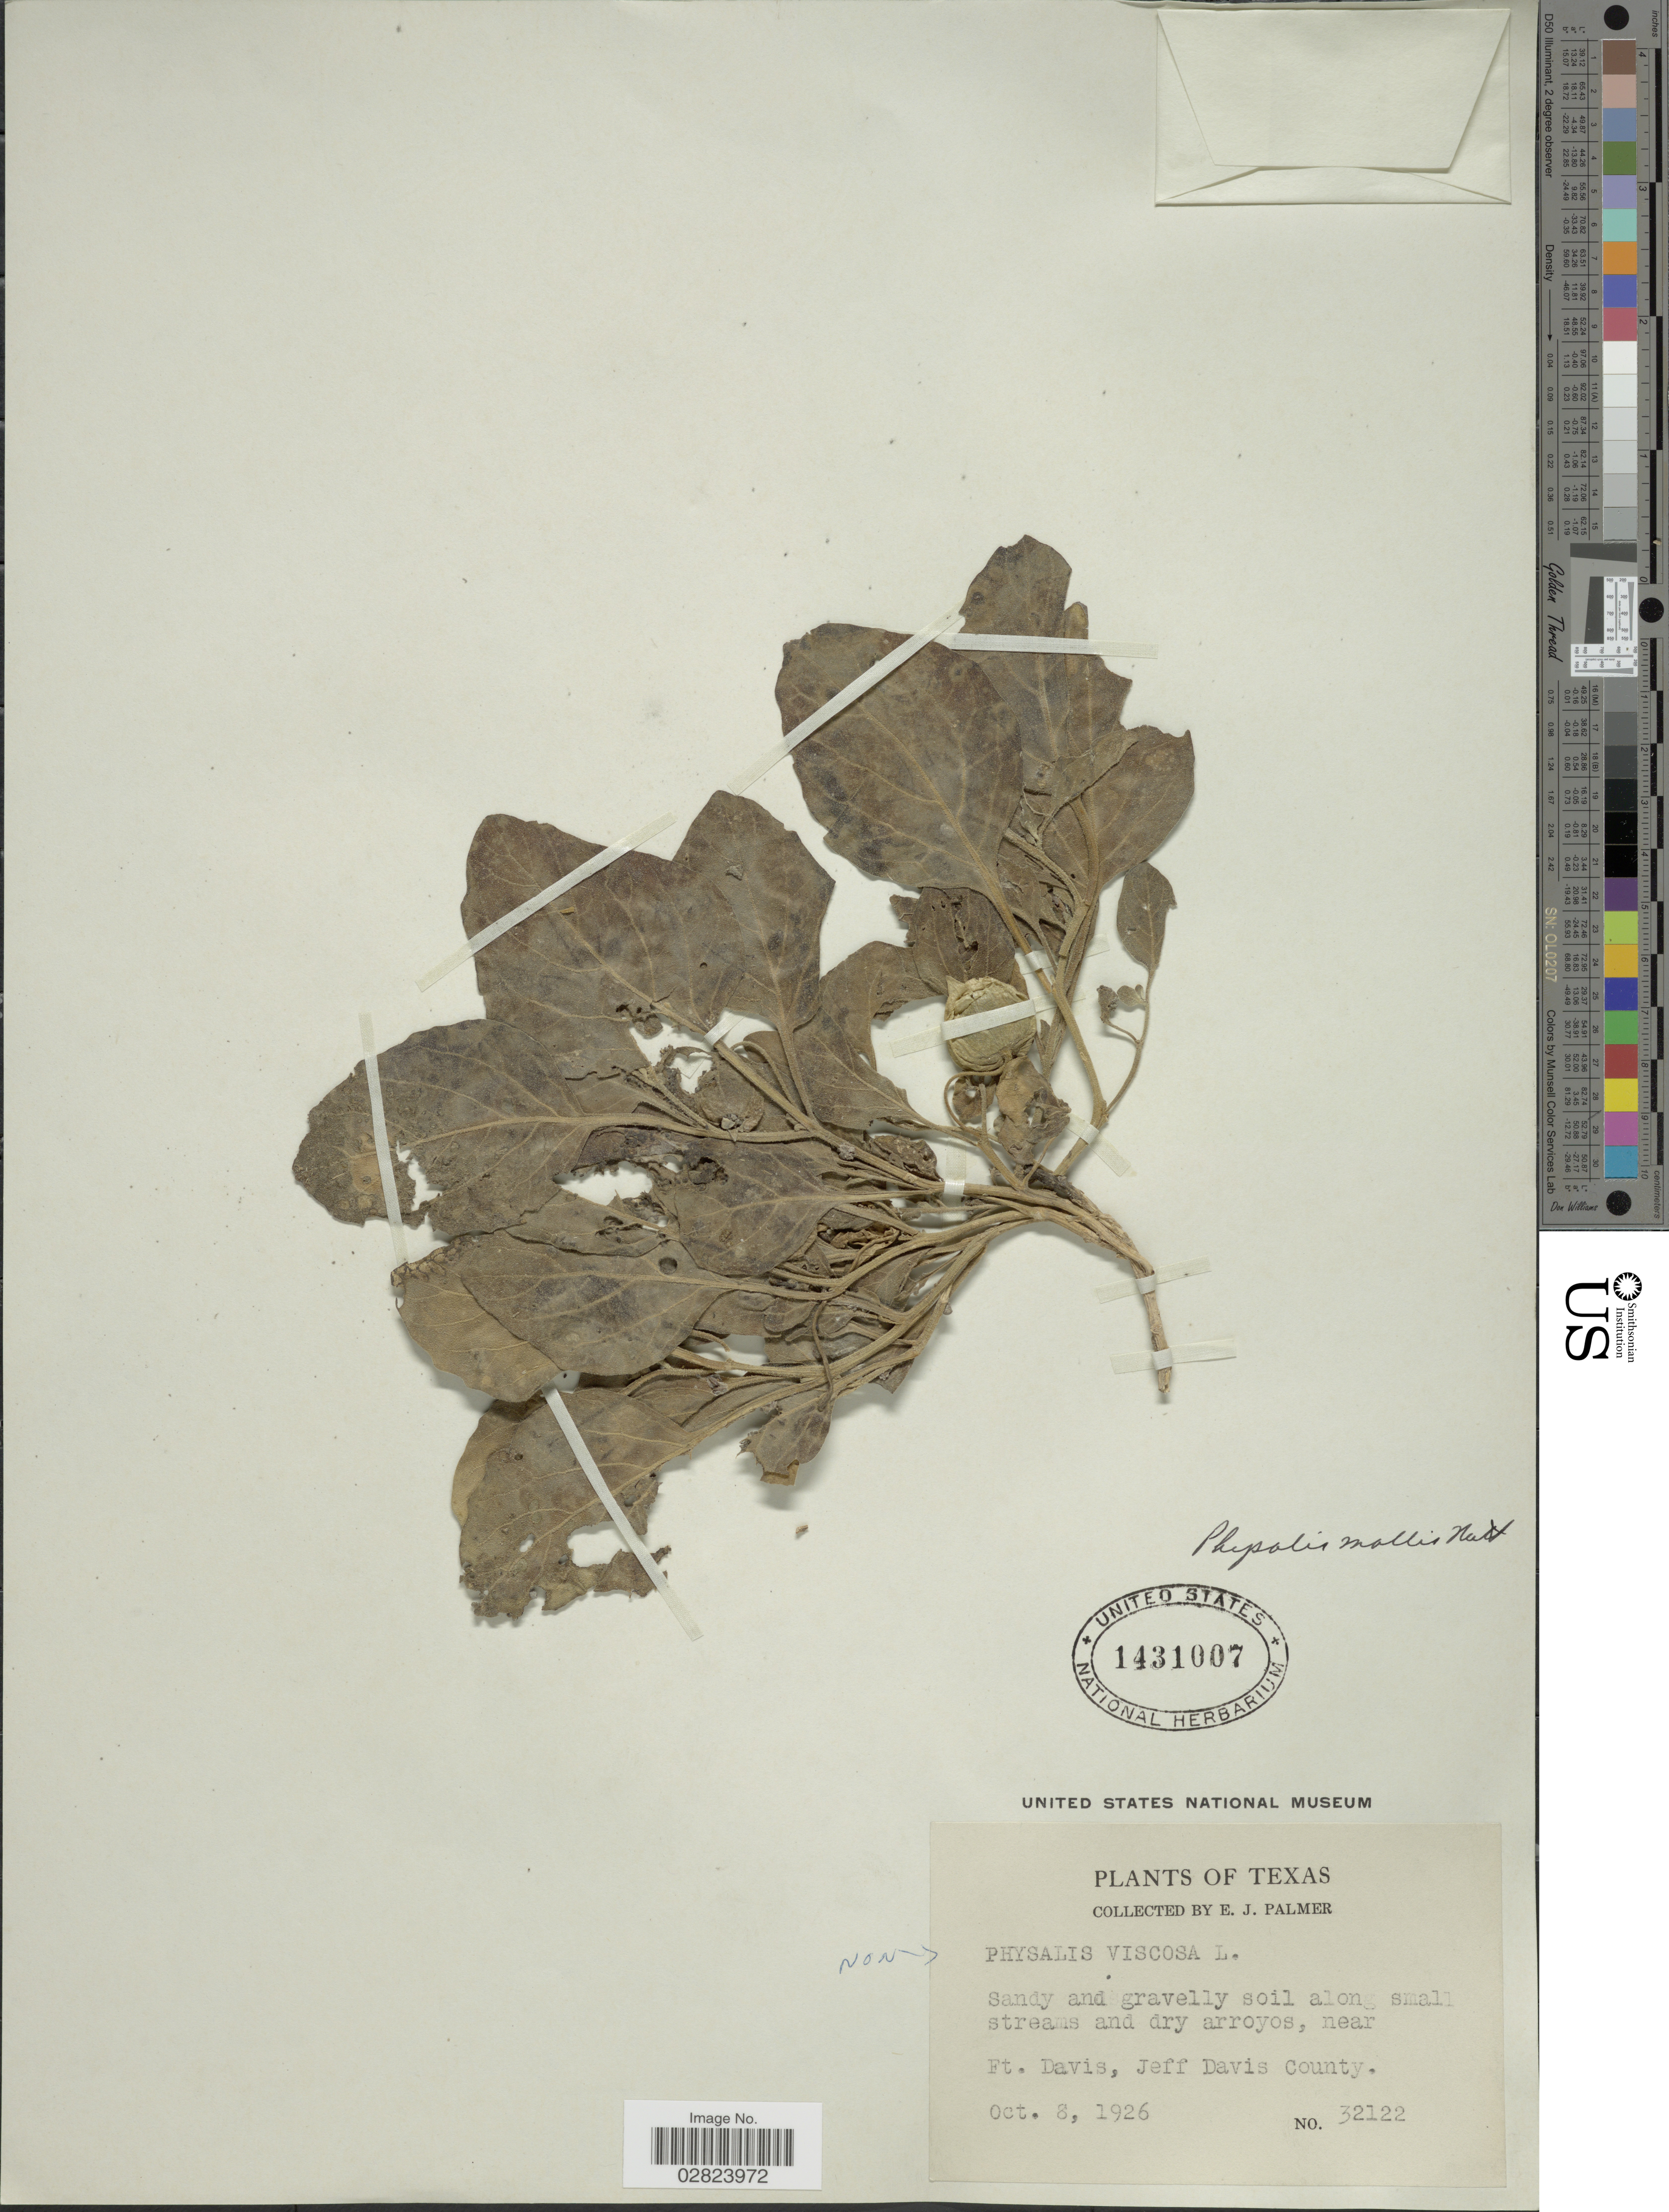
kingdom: Plantae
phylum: Tracheophyta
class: Magnoliopsida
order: Solanales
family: Solanaceae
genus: Physalis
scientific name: Physalis mollis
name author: Nutt.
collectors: E. J. Palmer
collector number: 32122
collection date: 1926-10-08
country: United States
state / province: Texas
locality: Near Ft. Davis, Jeff Davis County.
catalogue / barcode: US 1431007